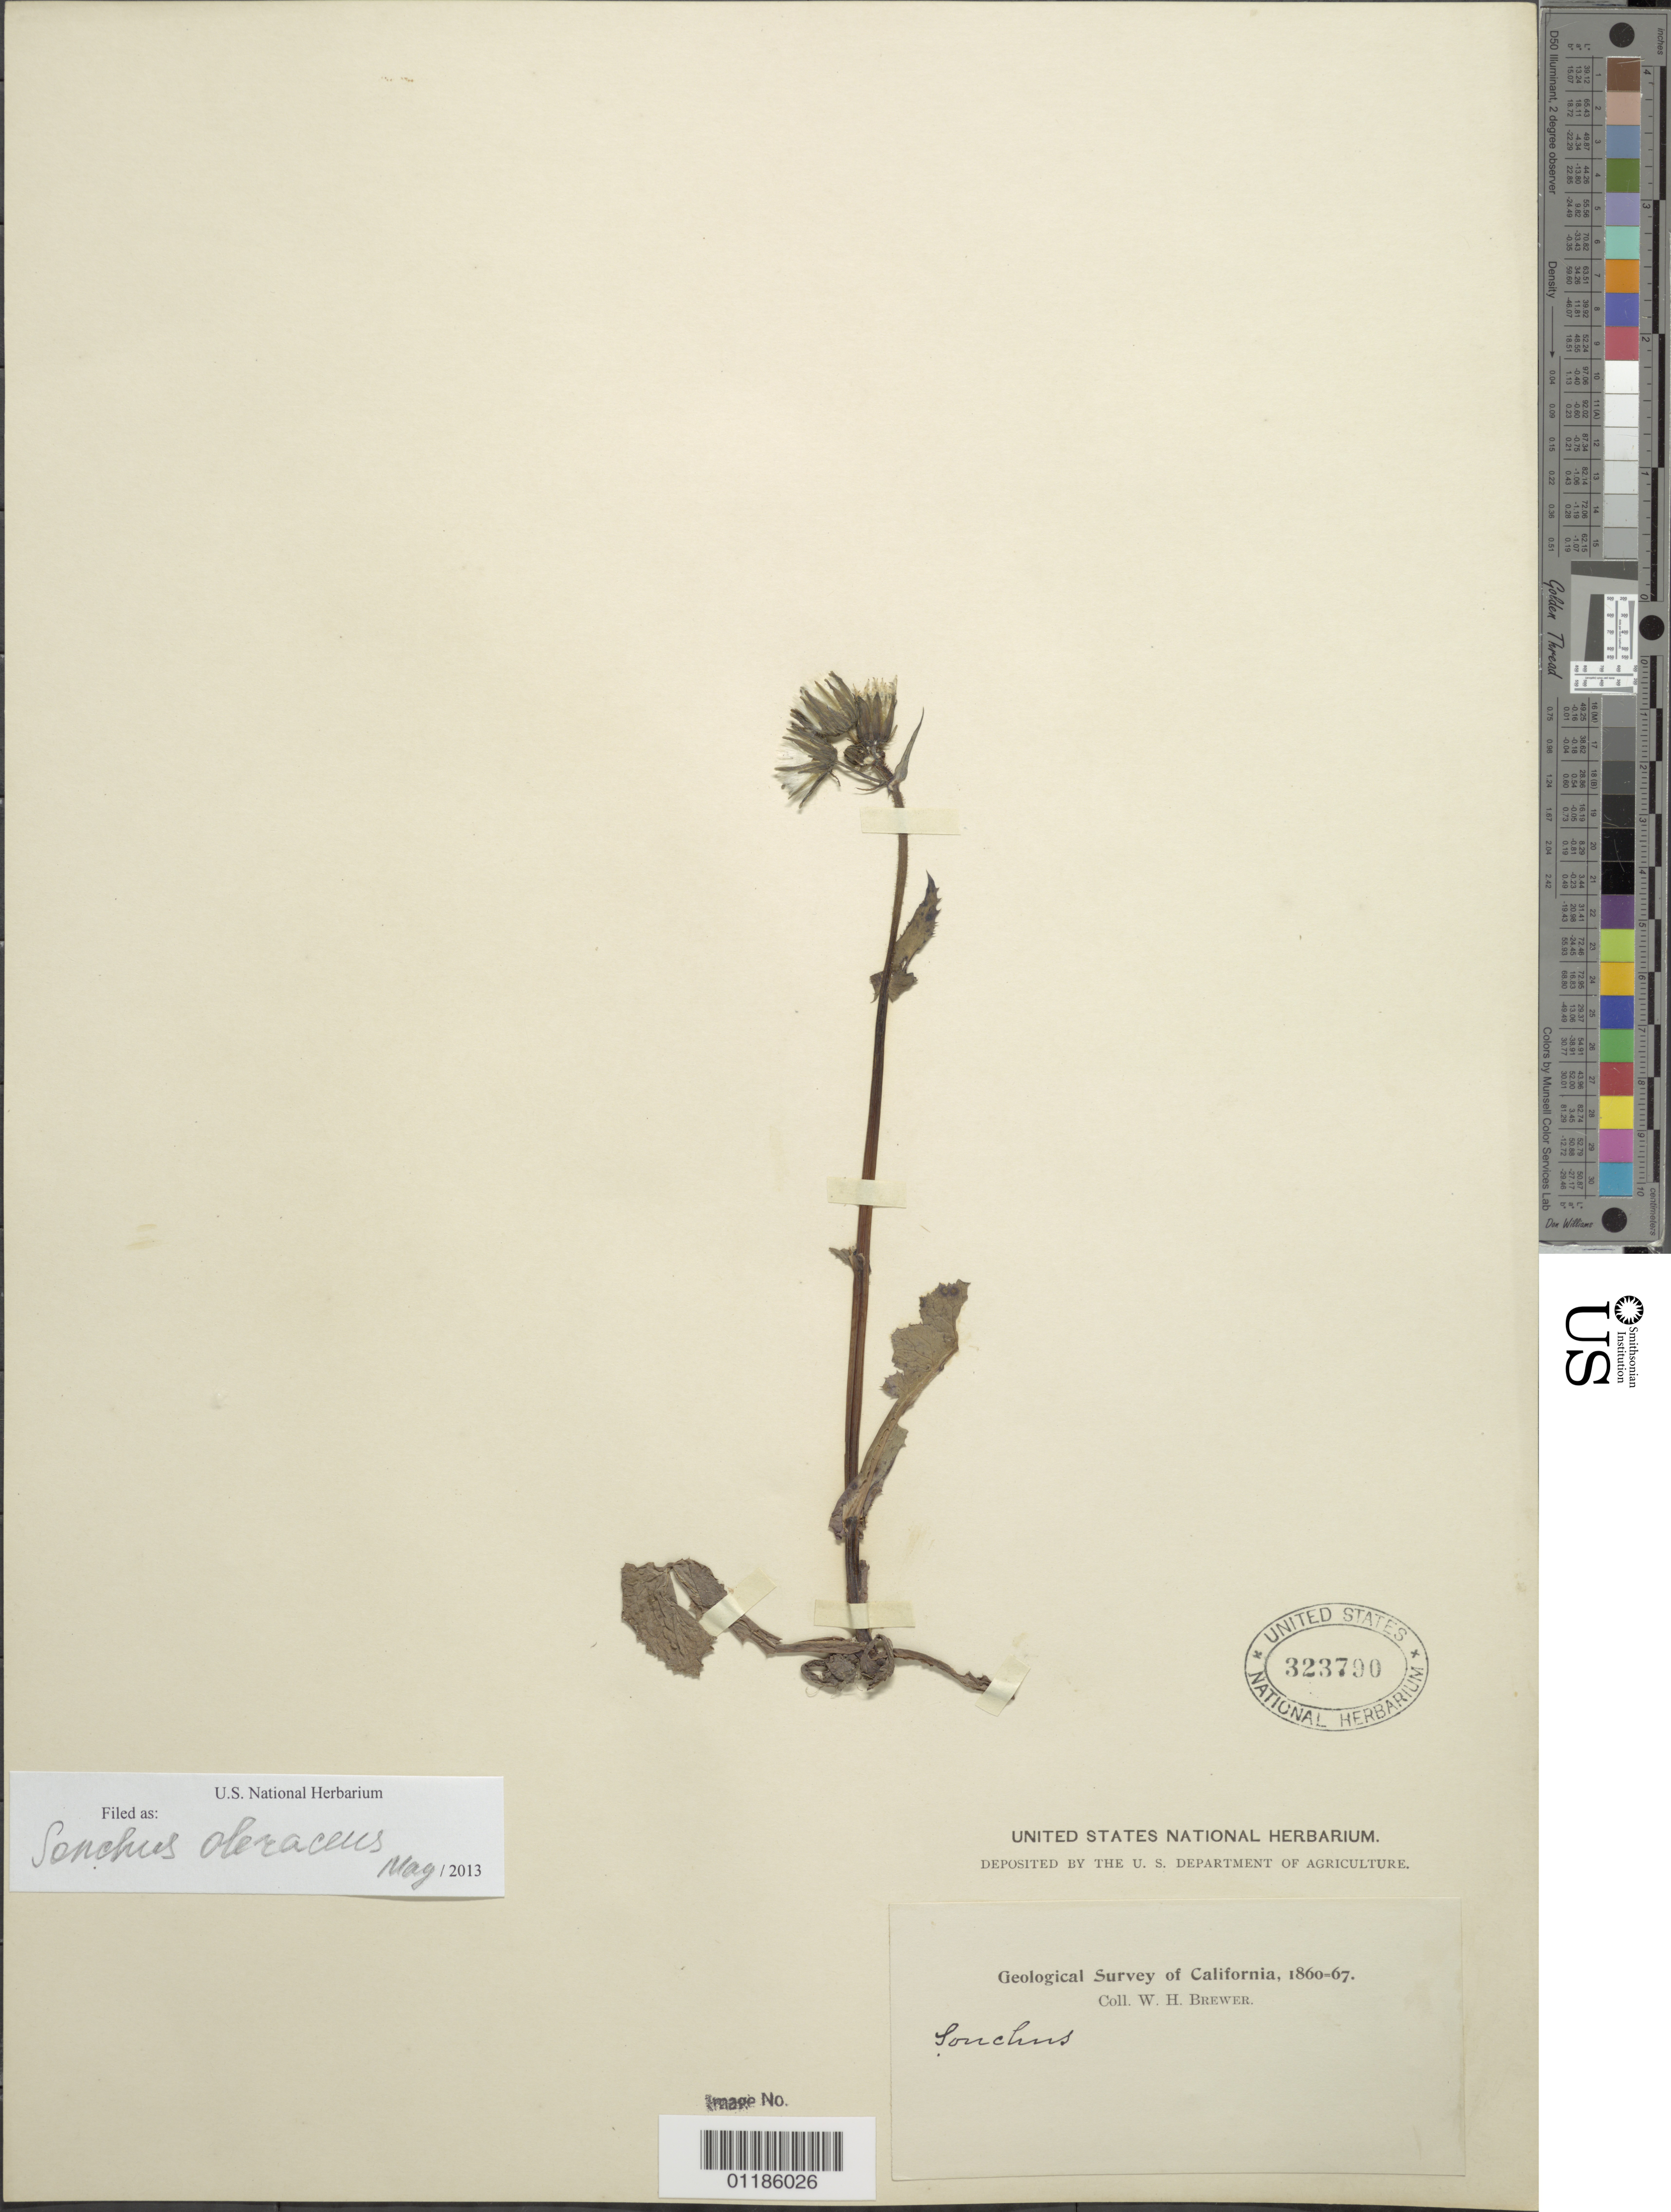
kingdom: Plantae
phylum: Tracheophyta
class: Magnoliopsida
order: Asterales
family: Asteraceae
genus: Sonchus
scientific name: Sonchus oleraceus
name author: L.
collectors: W. H. Brewer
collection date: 1860/1867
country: United States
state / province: California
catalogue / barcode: US 323790